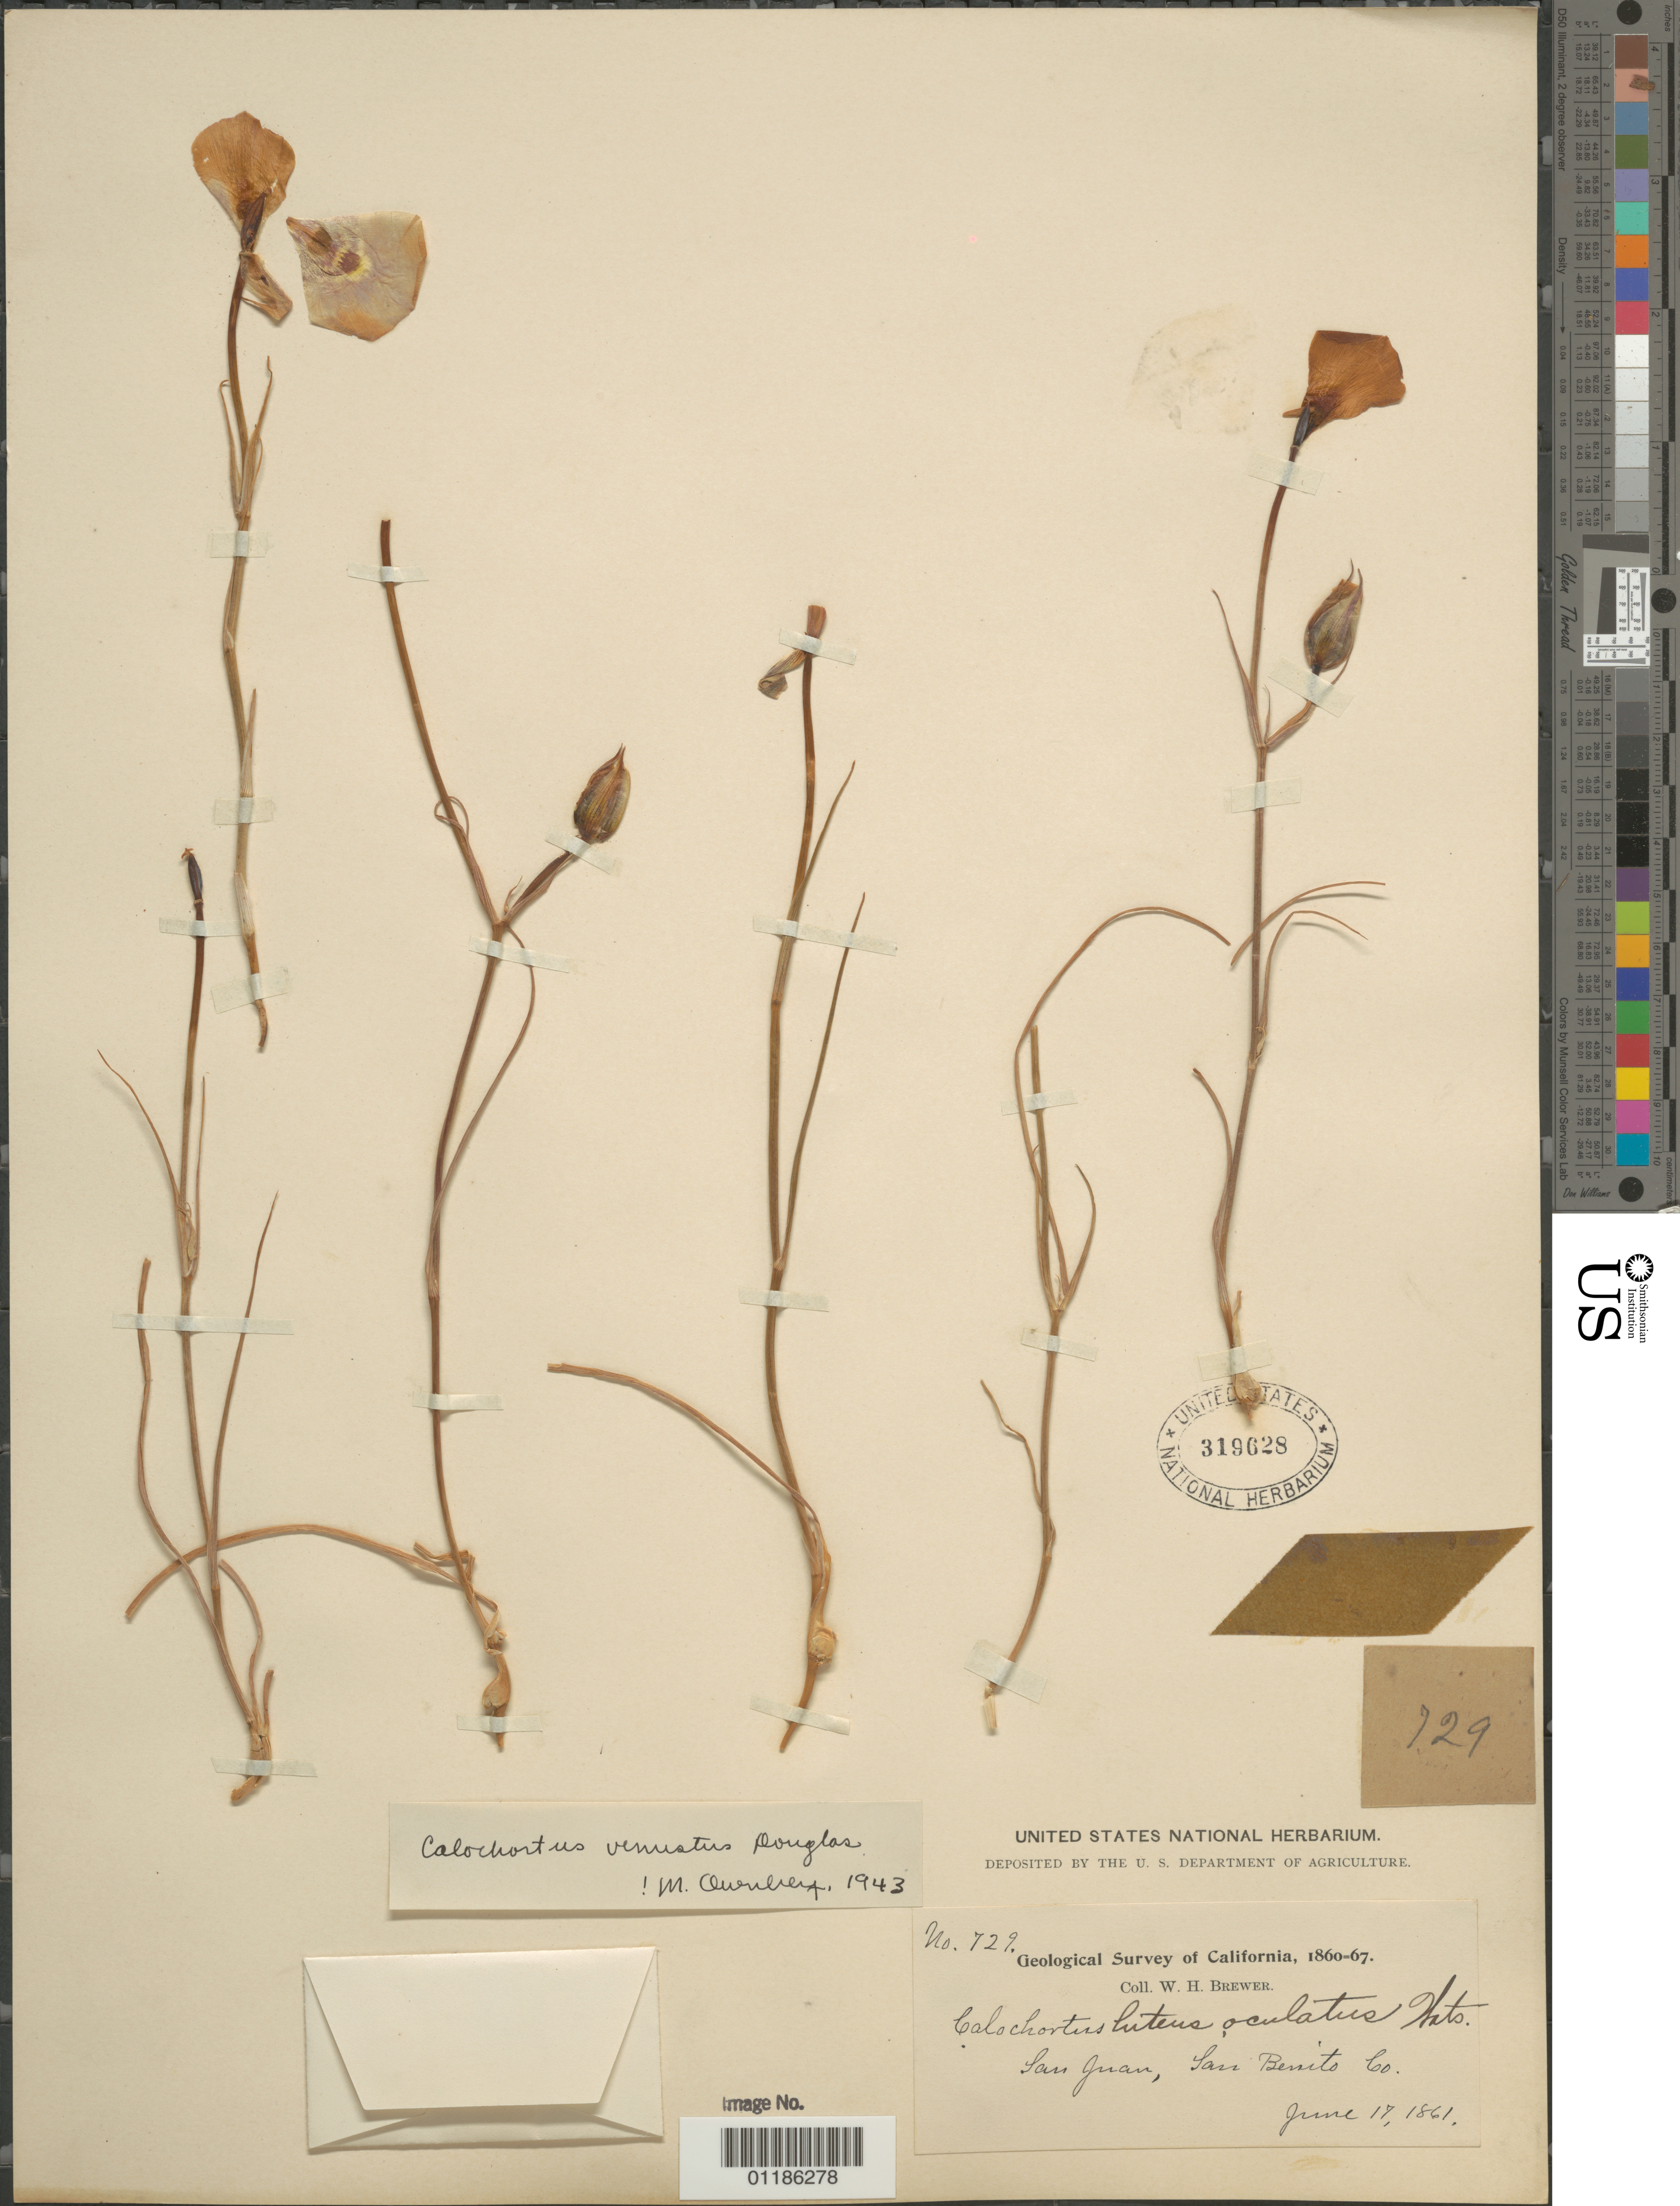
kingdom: Plantae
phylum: Tracheophyta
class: Liliopsida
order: Liliales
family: Liliaceae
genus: Calochortus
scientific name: Calochortus venustus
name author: Douglas ex Benth.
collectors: W. H. Brewer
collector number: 729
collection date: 1861-06-17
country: United States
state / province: California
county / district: San Benito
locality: San Juan.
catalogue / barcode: US 319628